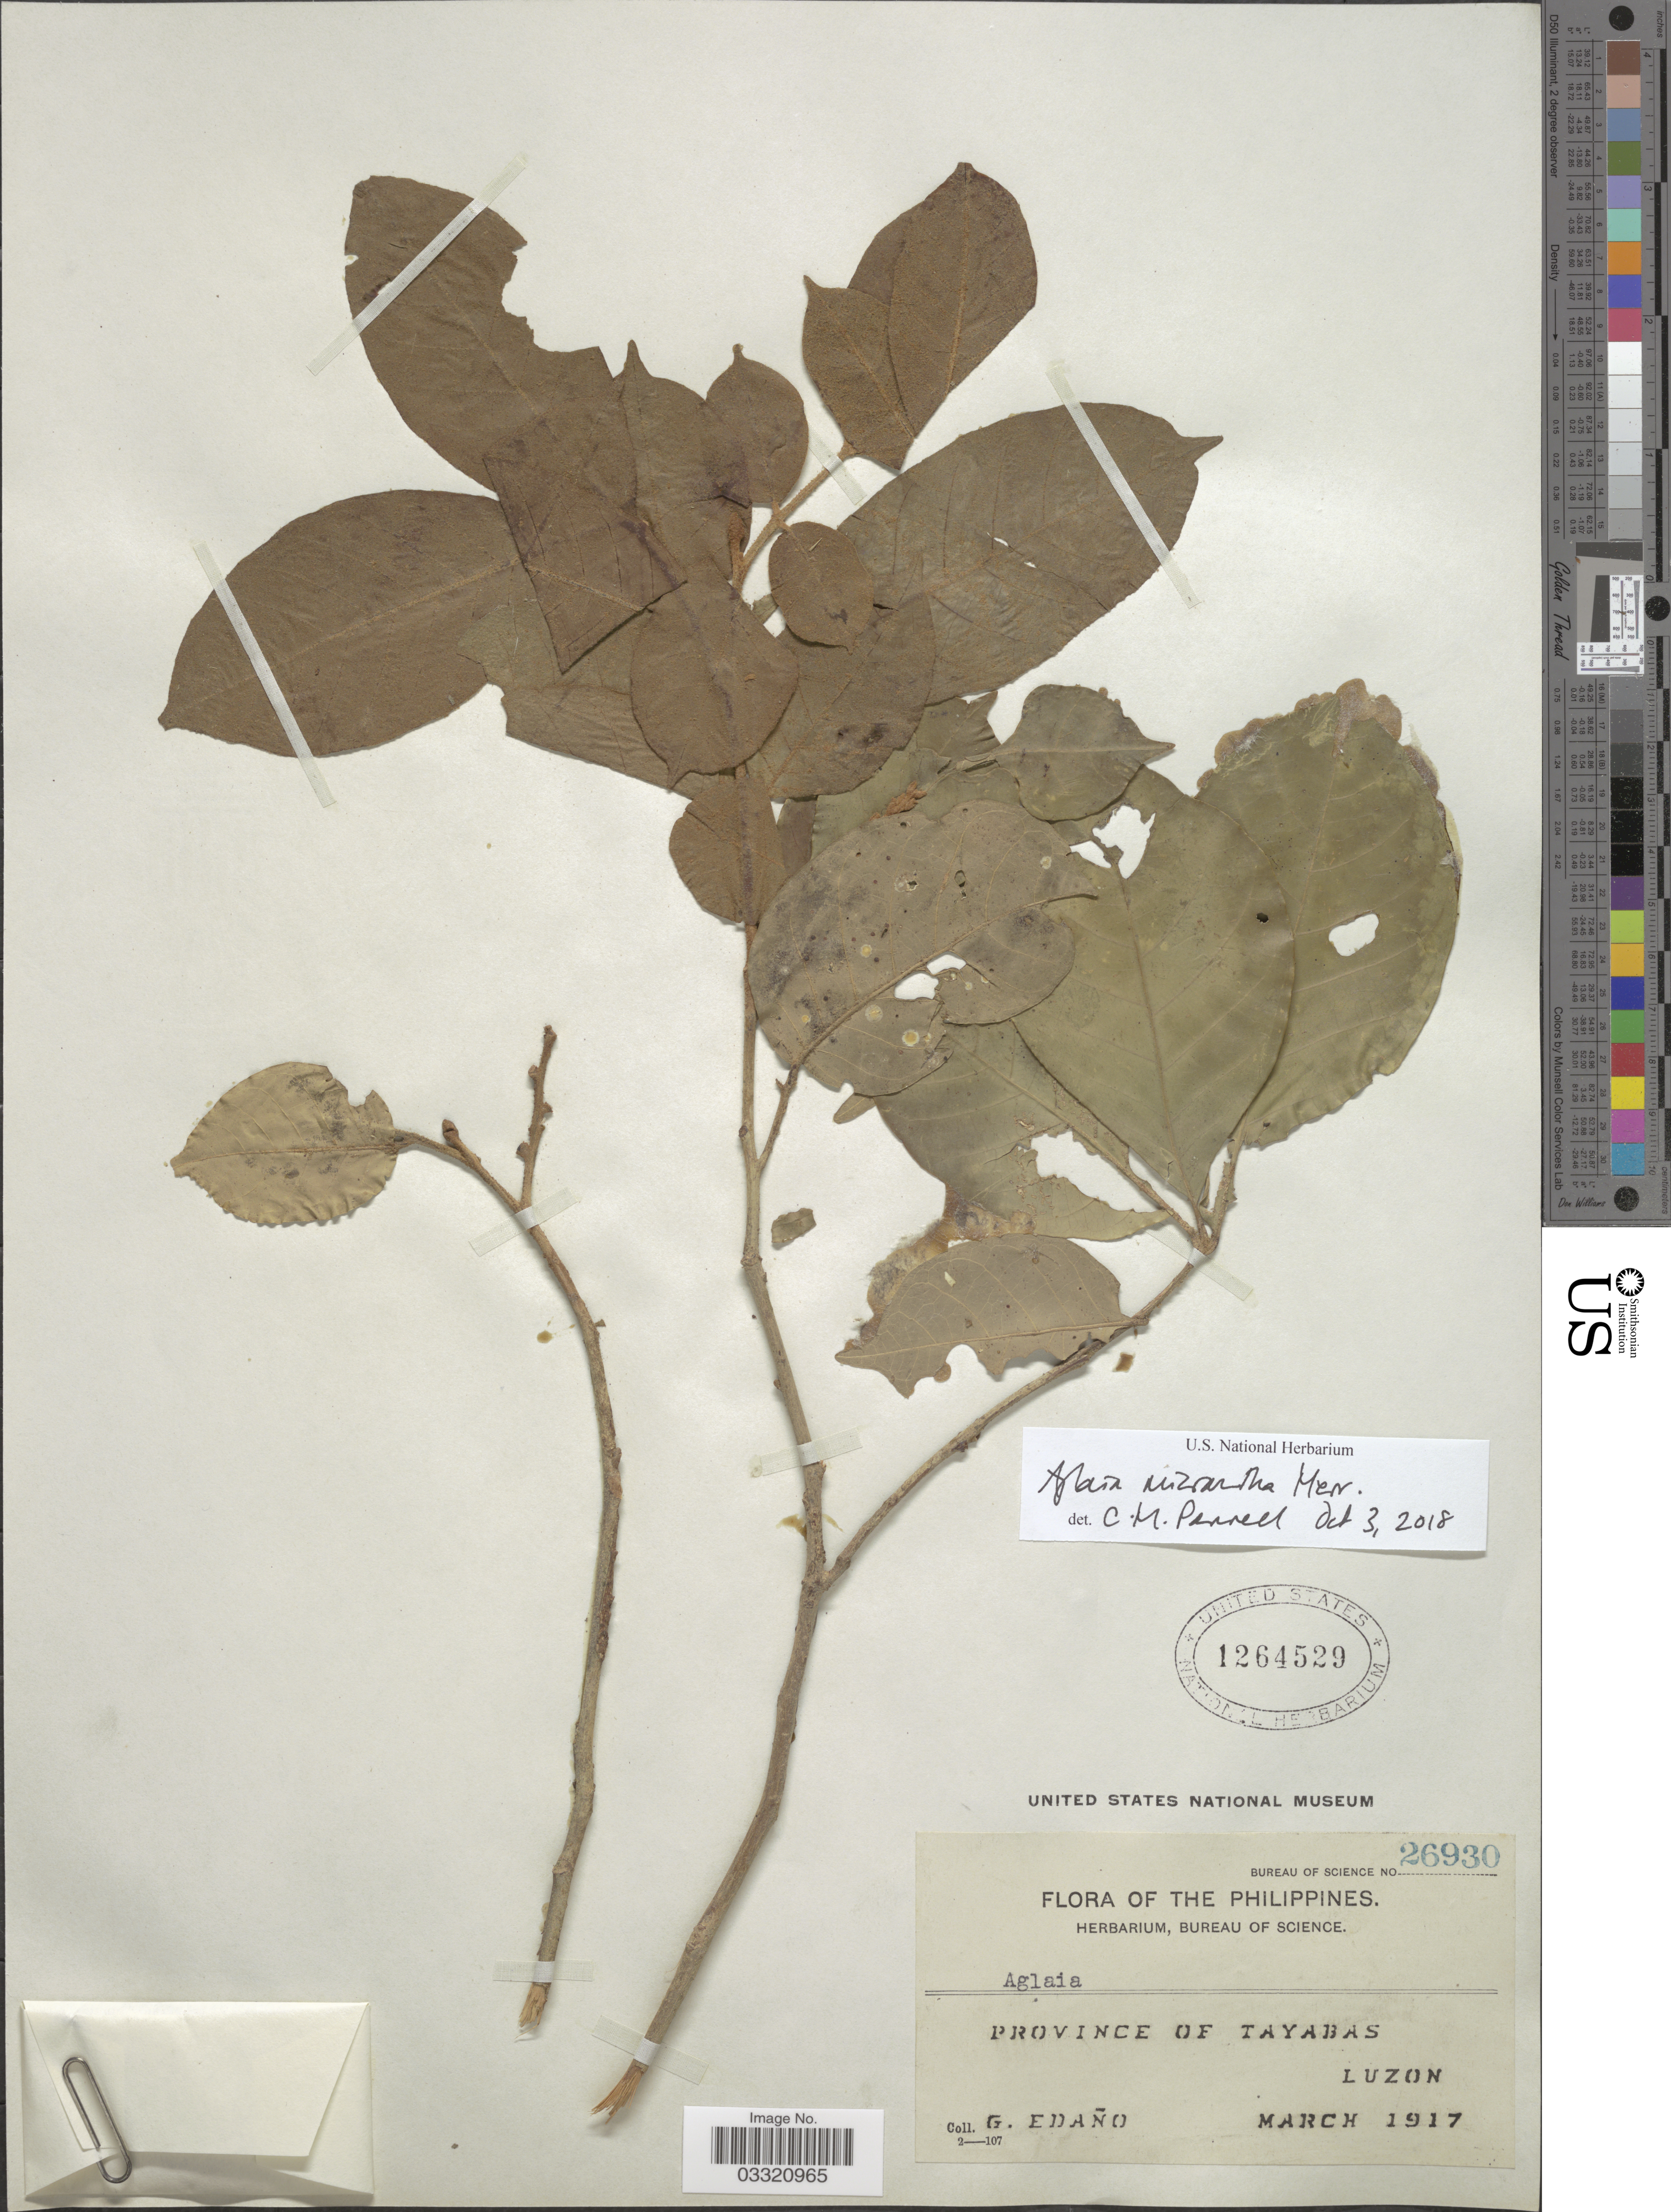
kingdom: Plantae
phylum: Tracheophyta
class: Magnoliopsida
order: Sapindales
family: Meliaceae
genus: Aglaia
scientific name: Aglaia micrantha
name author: Merr.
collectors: G. Edaño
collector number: Bureau of Science 26930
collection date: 1917-03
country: Philippines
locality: Province of Tayabas. Luzon.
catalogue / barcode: US 1264529